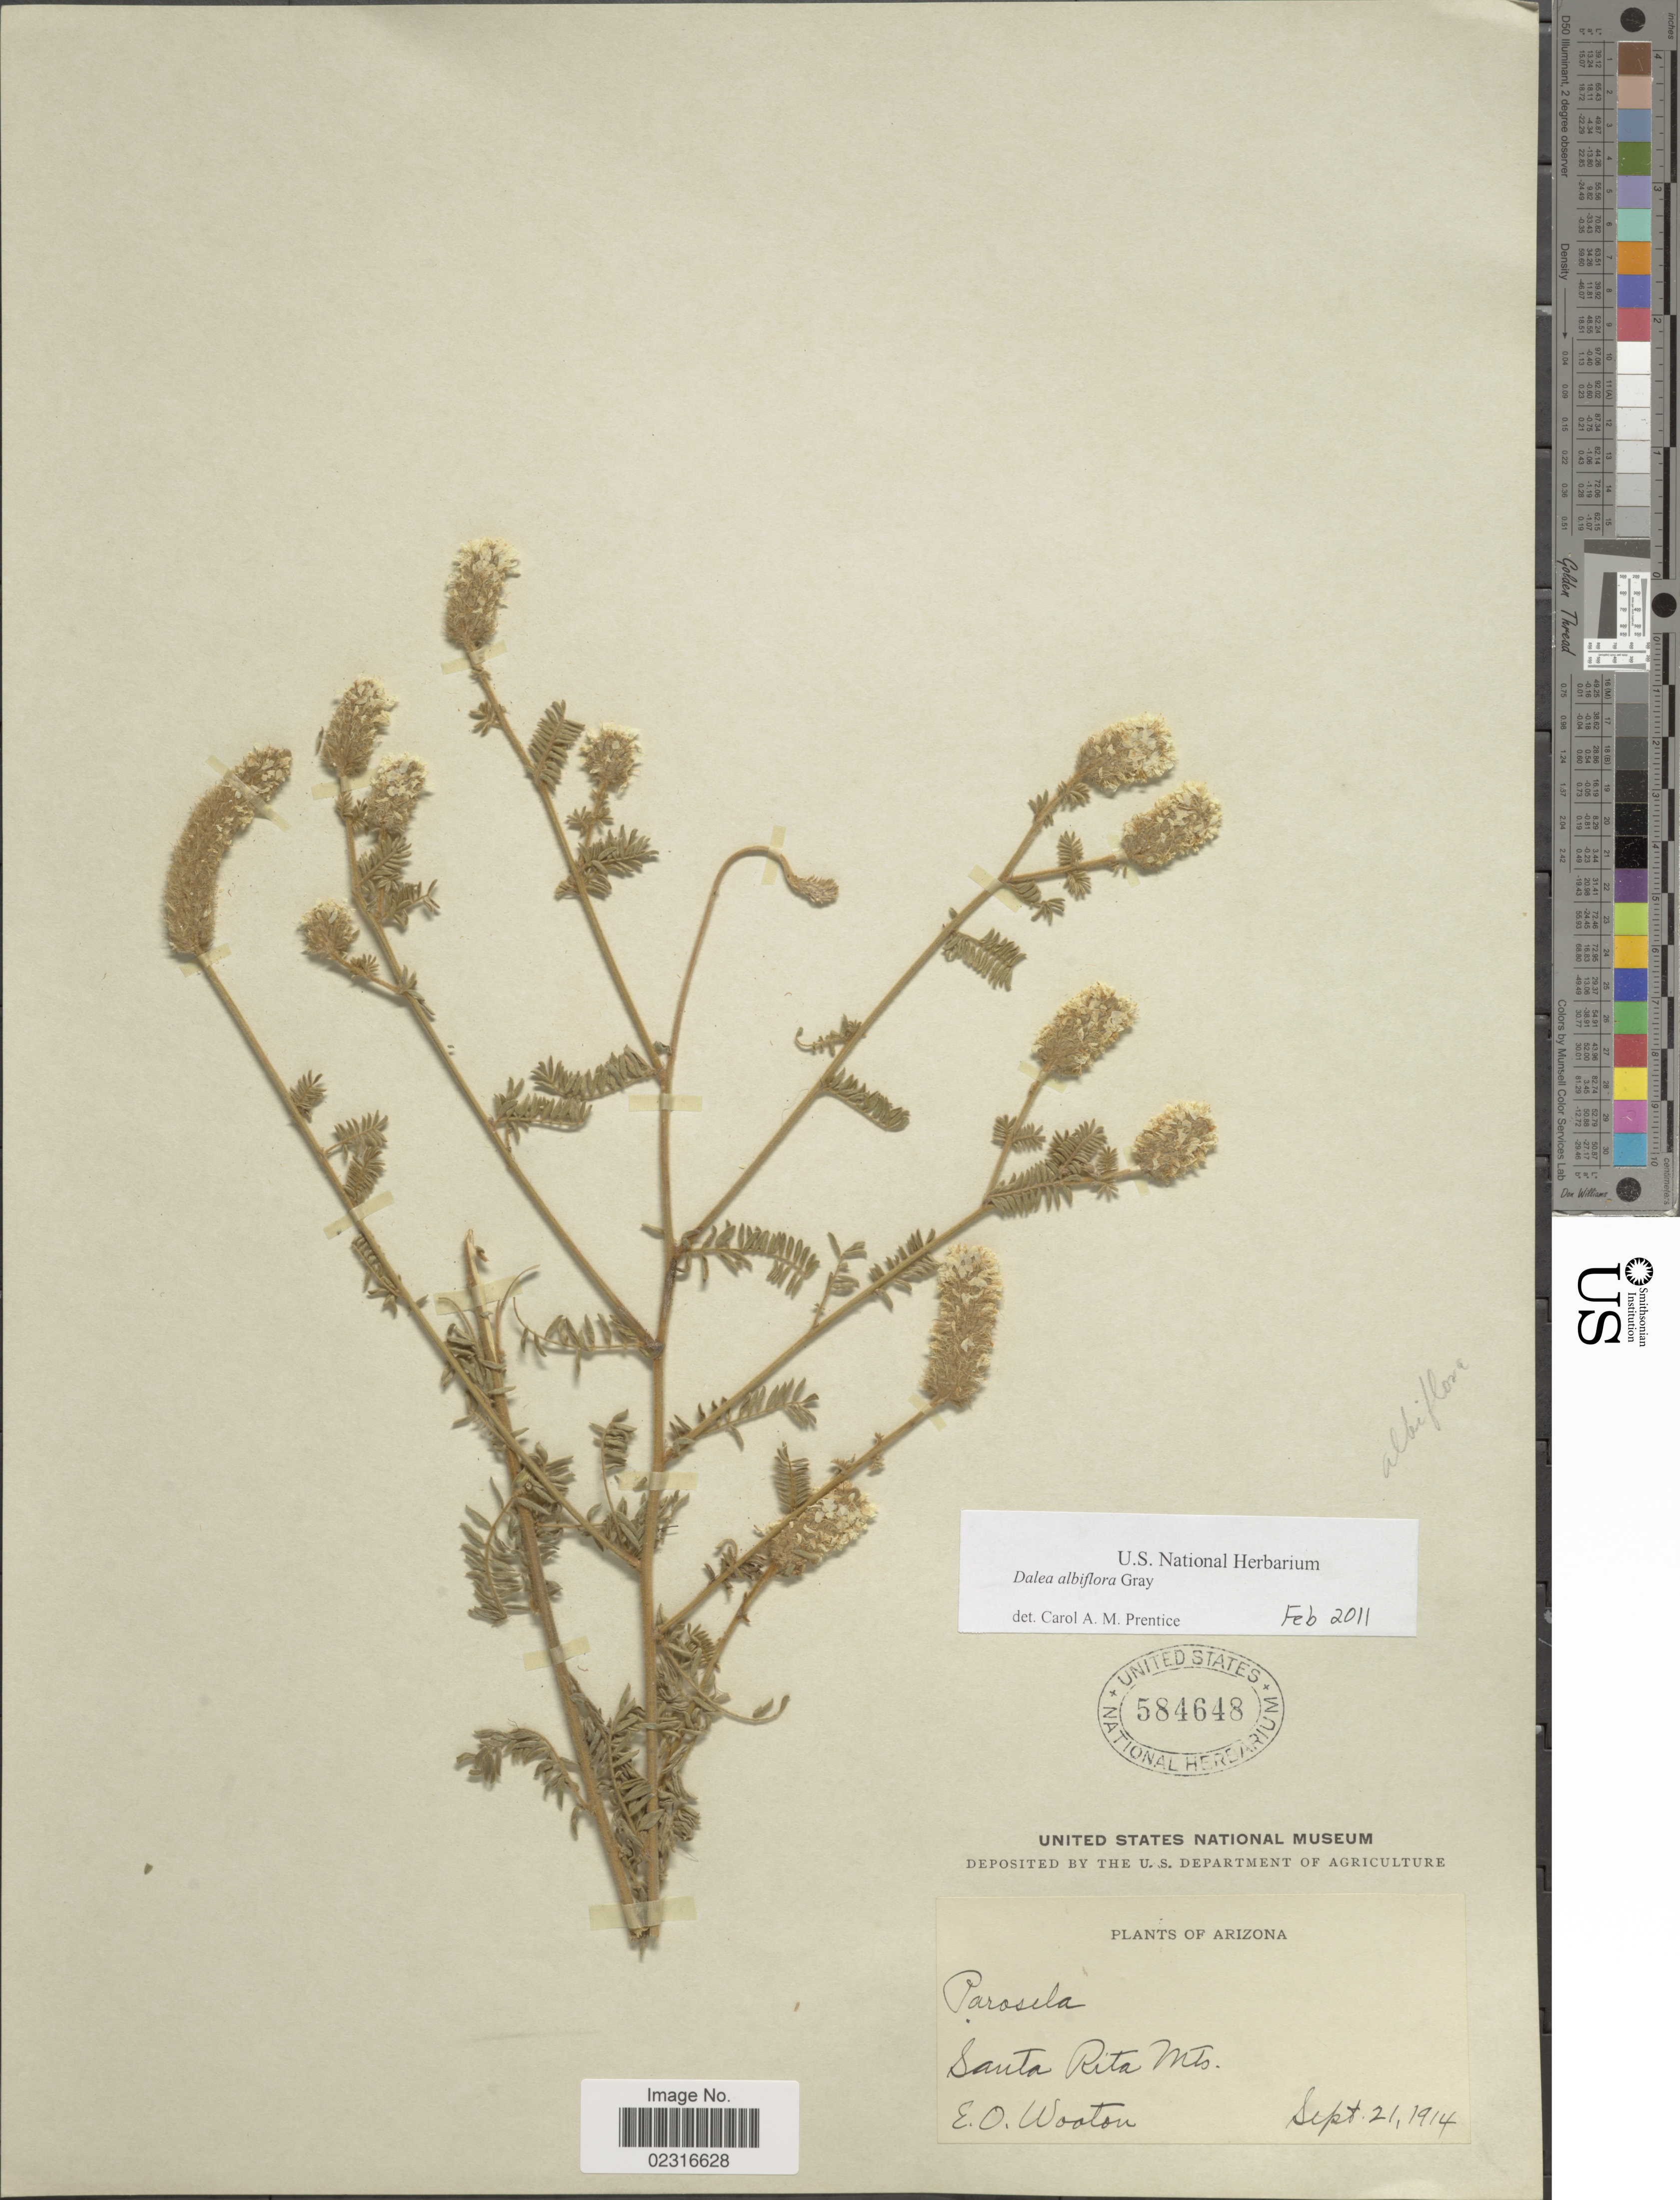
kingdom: Plantae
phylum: Tracheophyta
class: Magnoliopsida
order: Fabales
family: Fabaceae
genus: Dalea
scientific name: Dalea albiflora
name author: A. Gray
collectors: E. O. Wooton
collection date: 1914-09-21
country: United States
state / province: Arizona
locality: Santa Rita Mts.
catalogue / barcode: US 584648